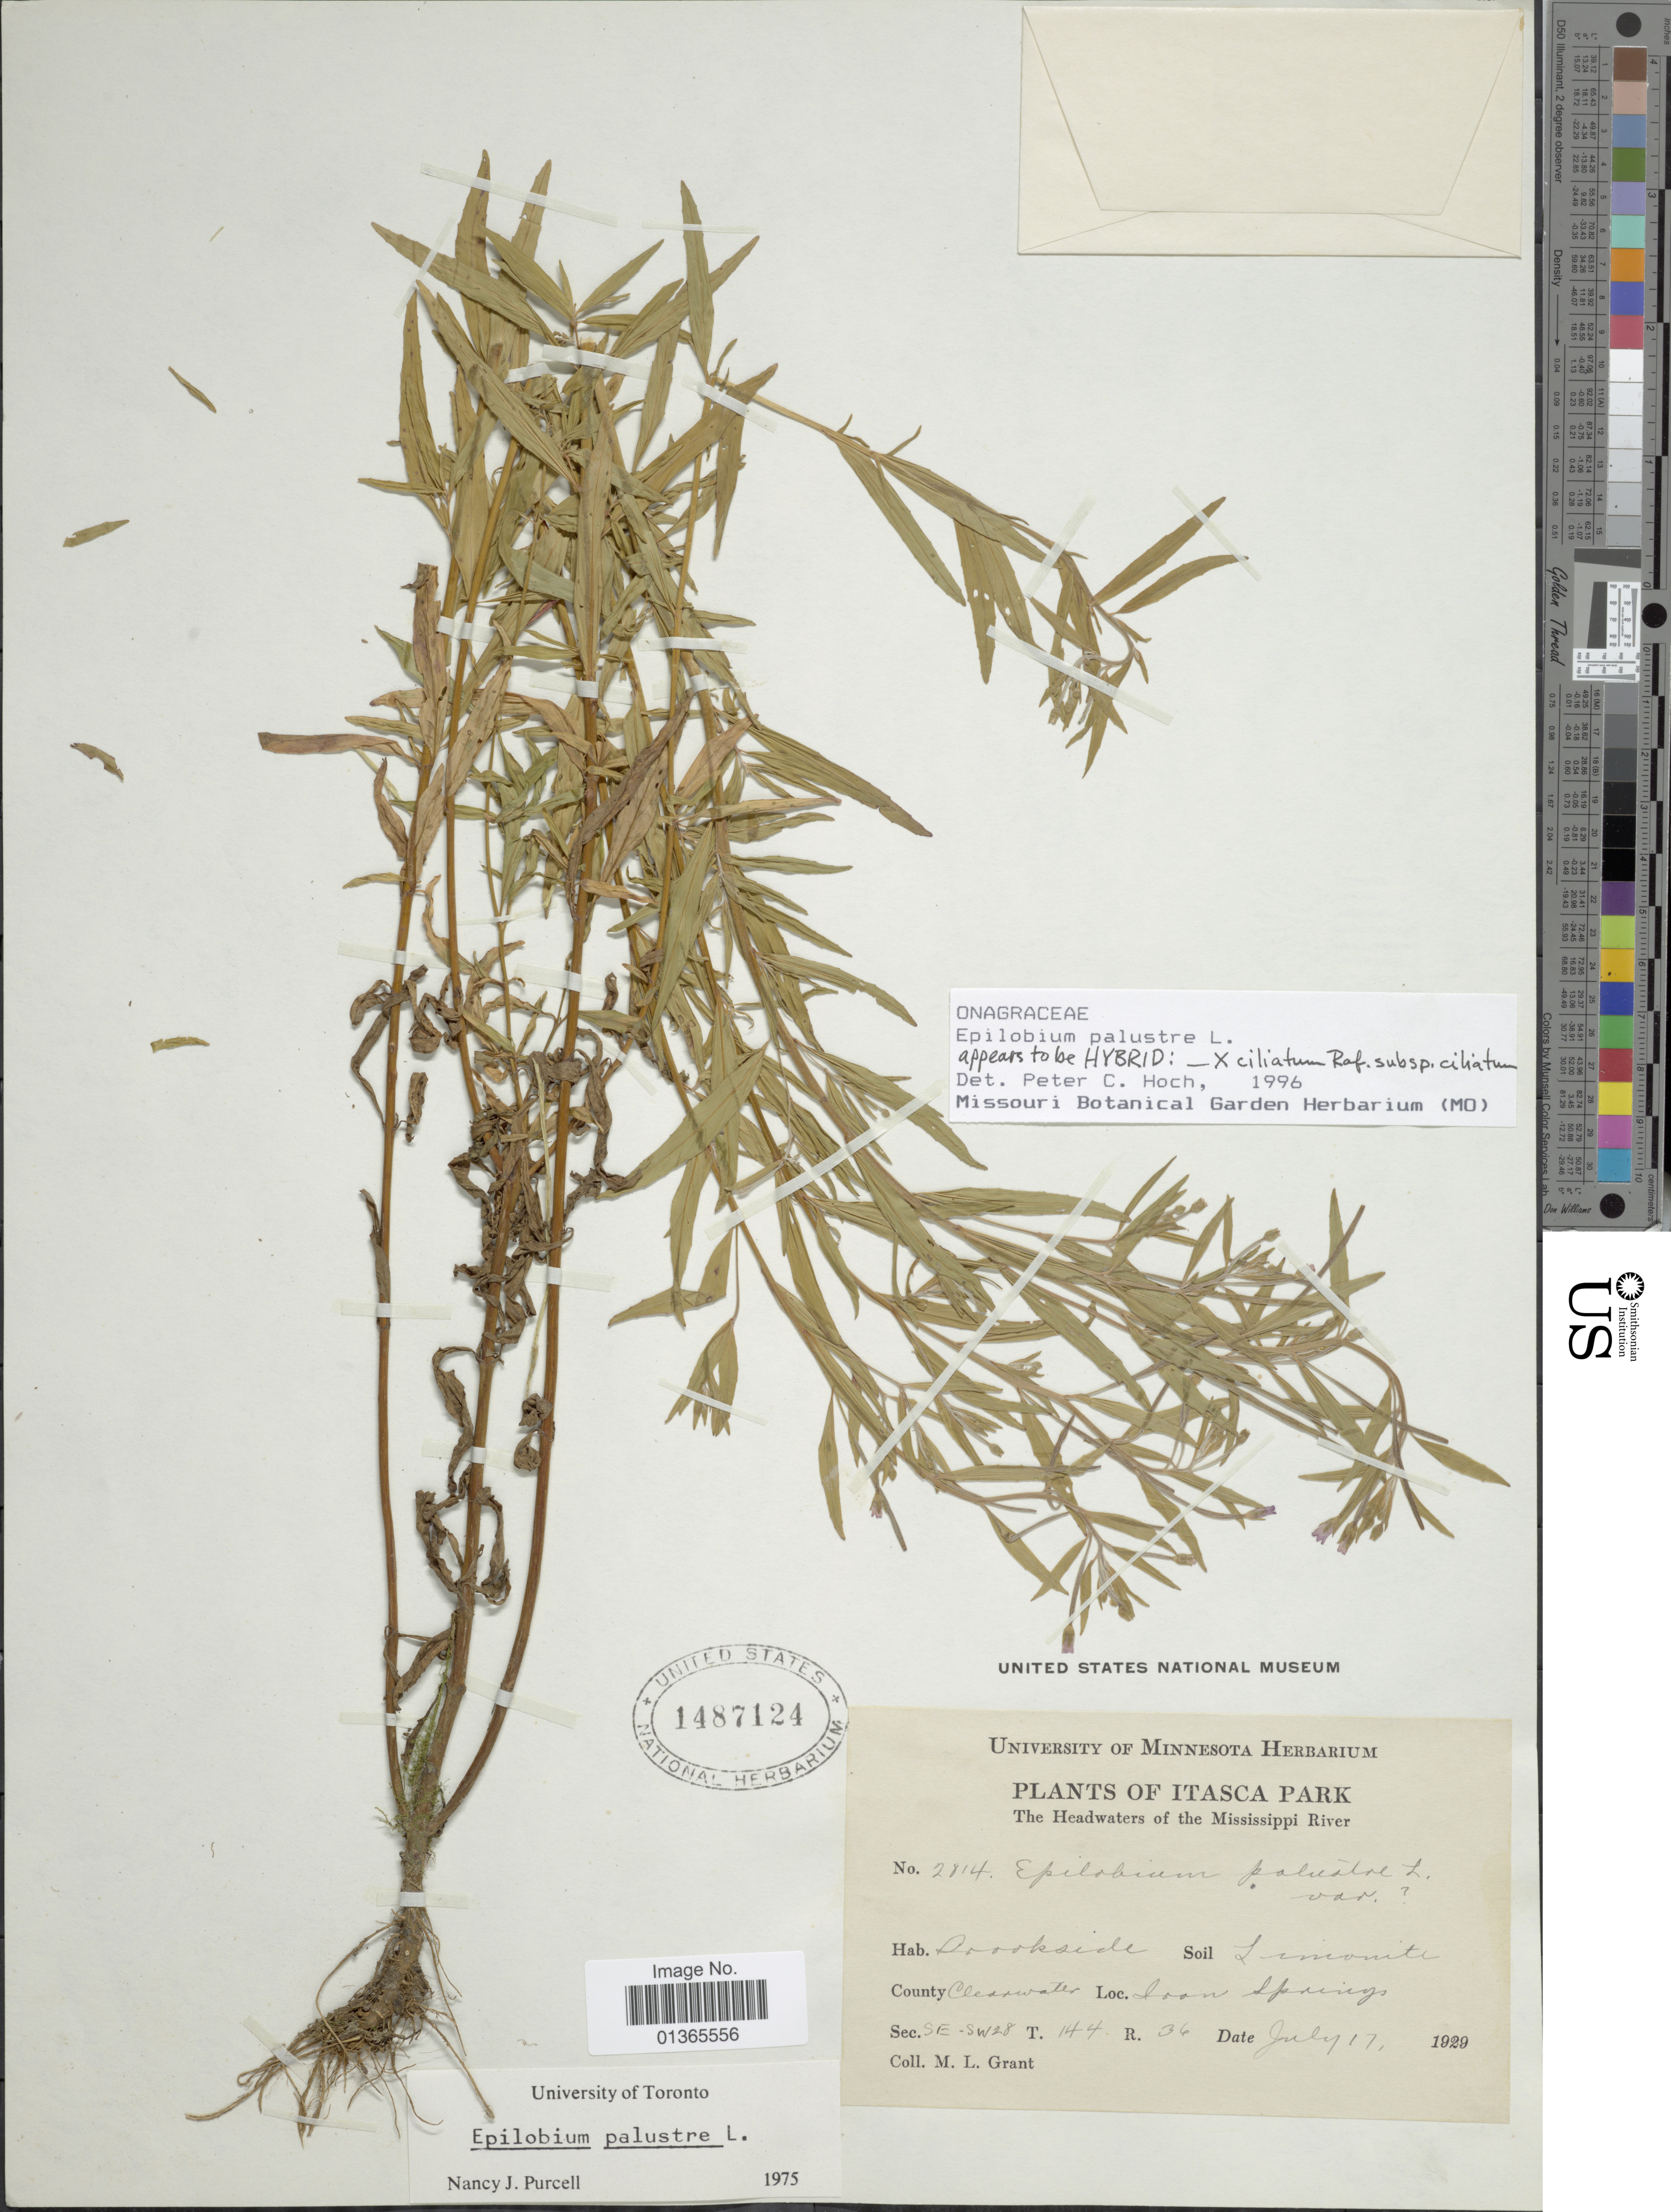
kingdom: Plantae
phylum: Tracheophyta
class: Magnoliopsida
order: Myrtales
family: Onagraceae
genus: Epilobium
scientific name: Epilobium palustre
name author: L.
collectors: M. L. Grant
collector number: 2814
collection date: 1929-07-17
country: United States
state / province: Minnesota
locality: Itasca Park. The Headwaters of the Mississippi River. County Clearwater. Iron Springs. Sec. SE-SW28 T.144 R.36.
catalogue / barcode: US 1487124